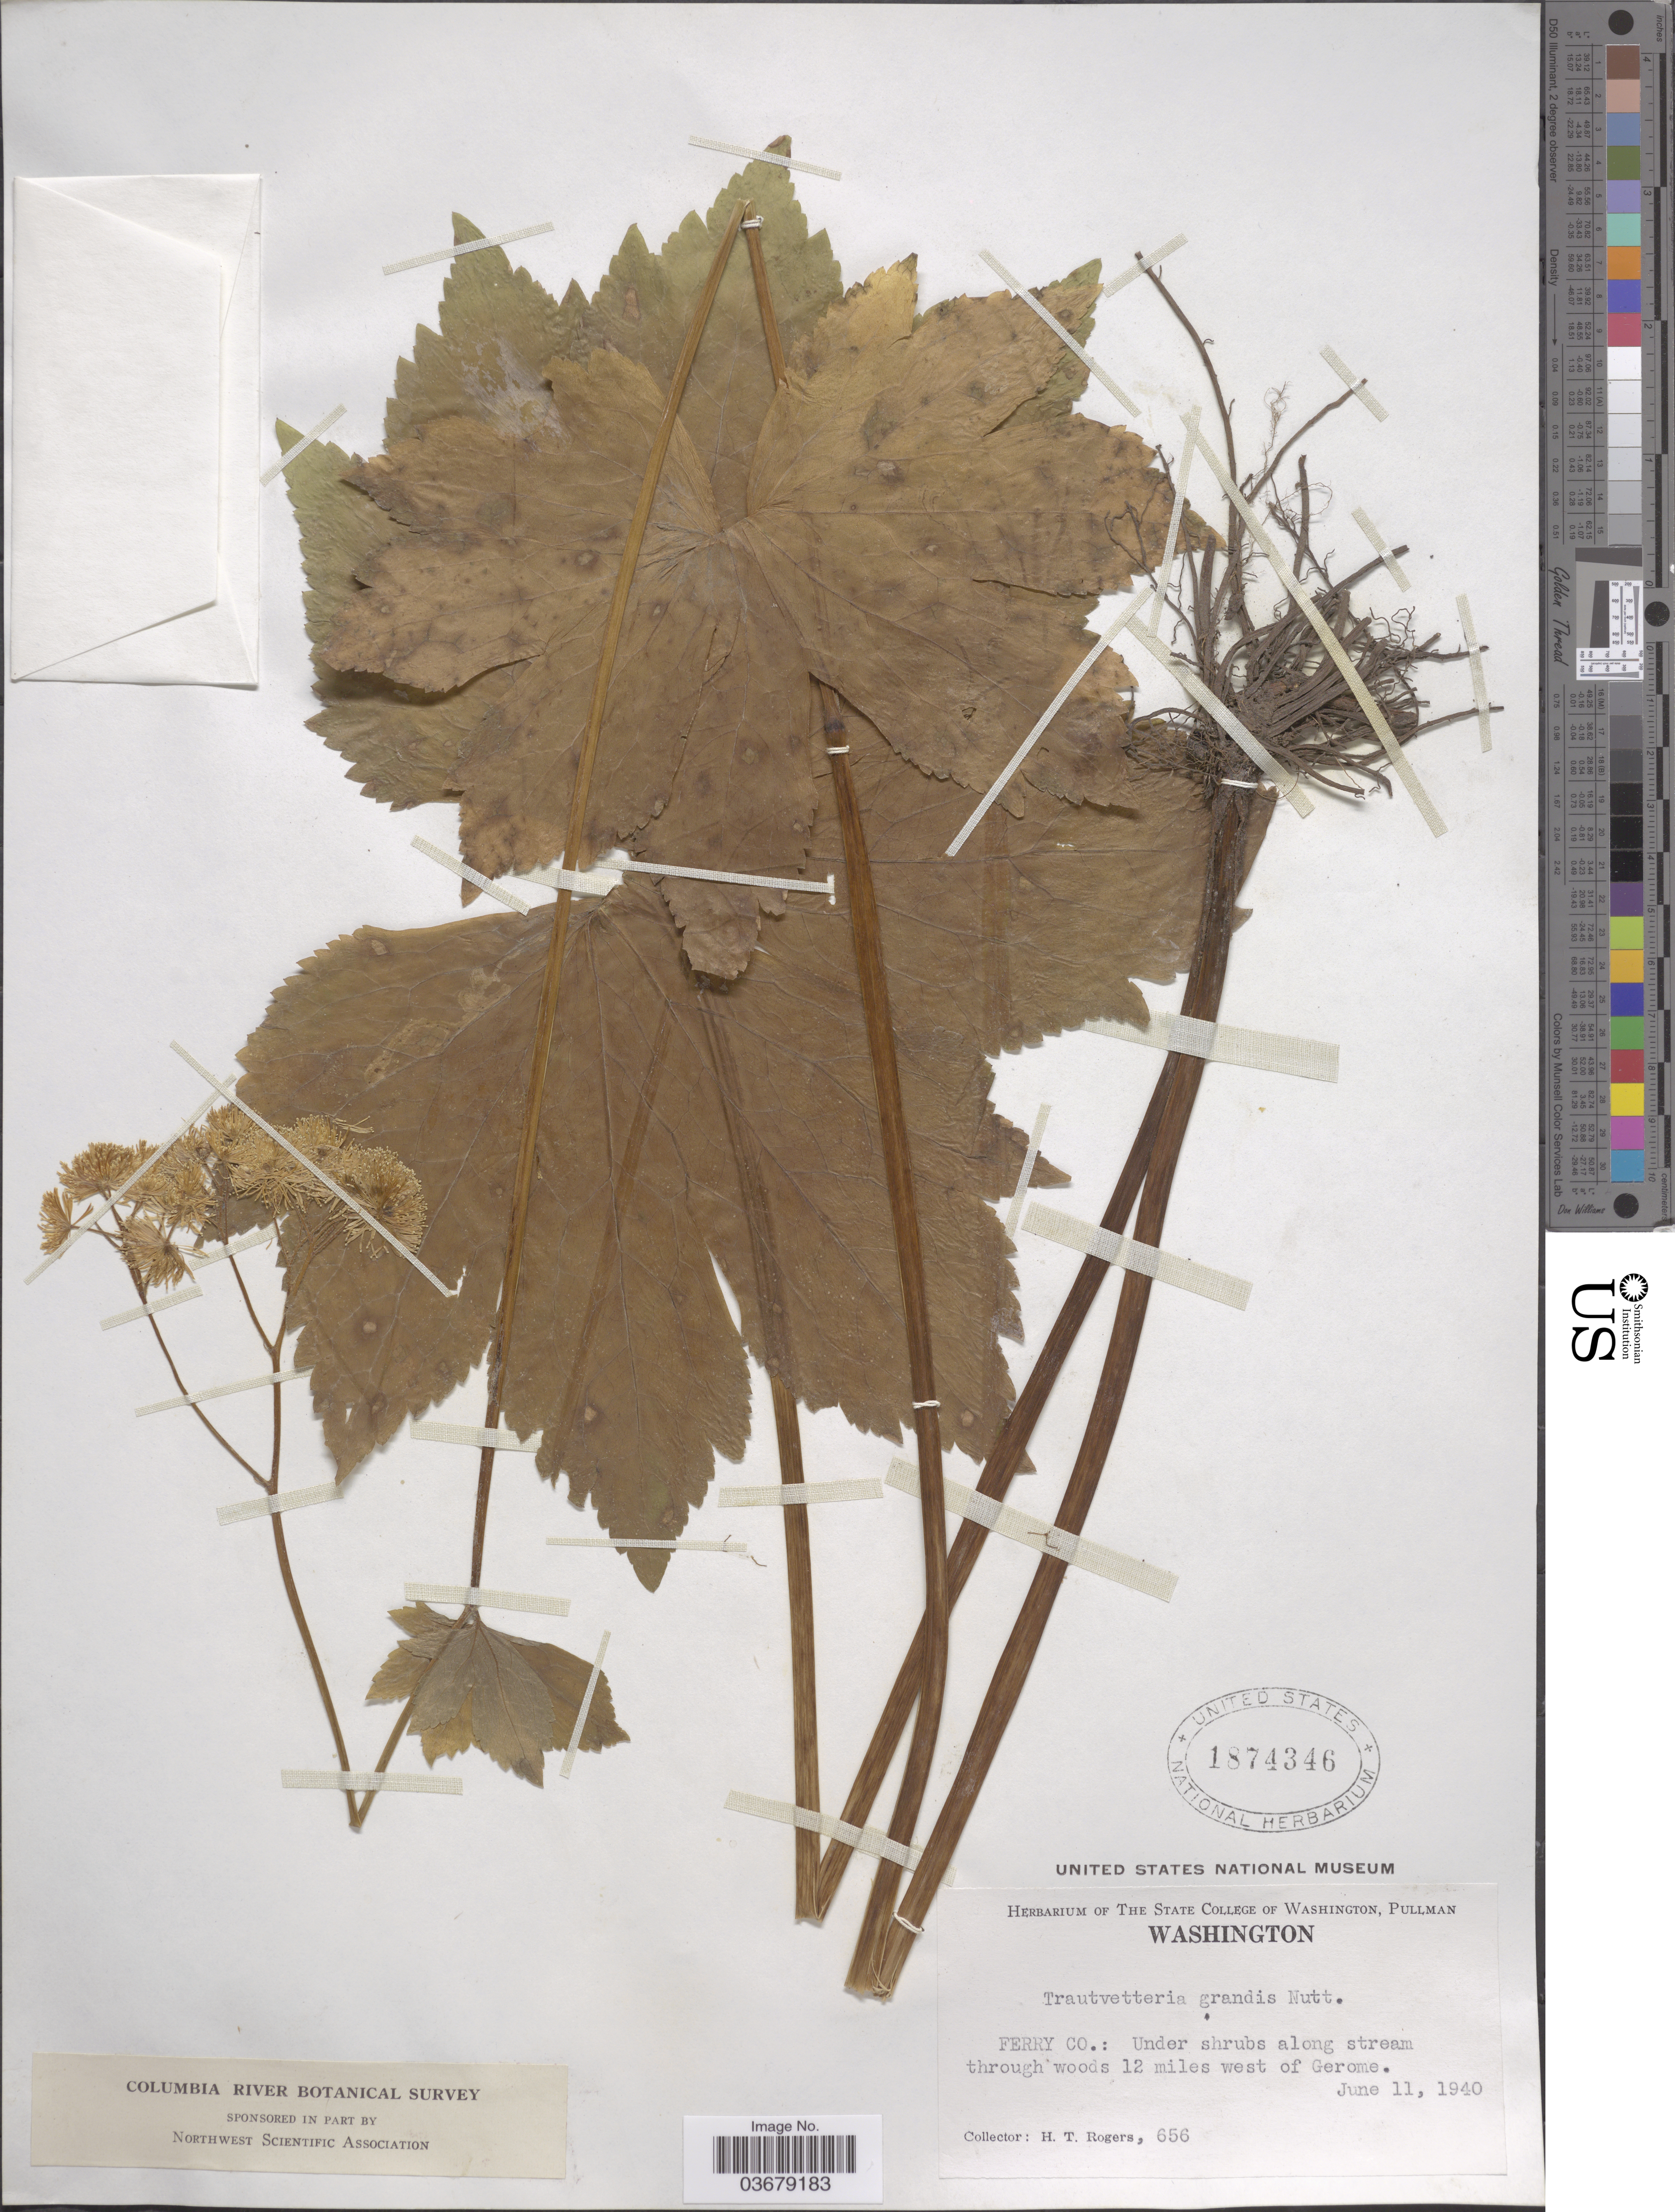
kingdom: Plantae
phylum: Tracheophyta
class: Magnoliopsida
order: Ranunculales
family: Ranunculaceae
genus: Trautvetteria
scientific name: Trautvetteria caroliniensis var. grandis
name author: (Water) Vail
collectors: H. Rogers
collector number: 656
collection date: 1940-06-11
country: United States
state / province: Washington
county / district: Ferry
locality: Ferry Co.: 12 miles west of Gerome.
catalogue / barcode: US 1874346